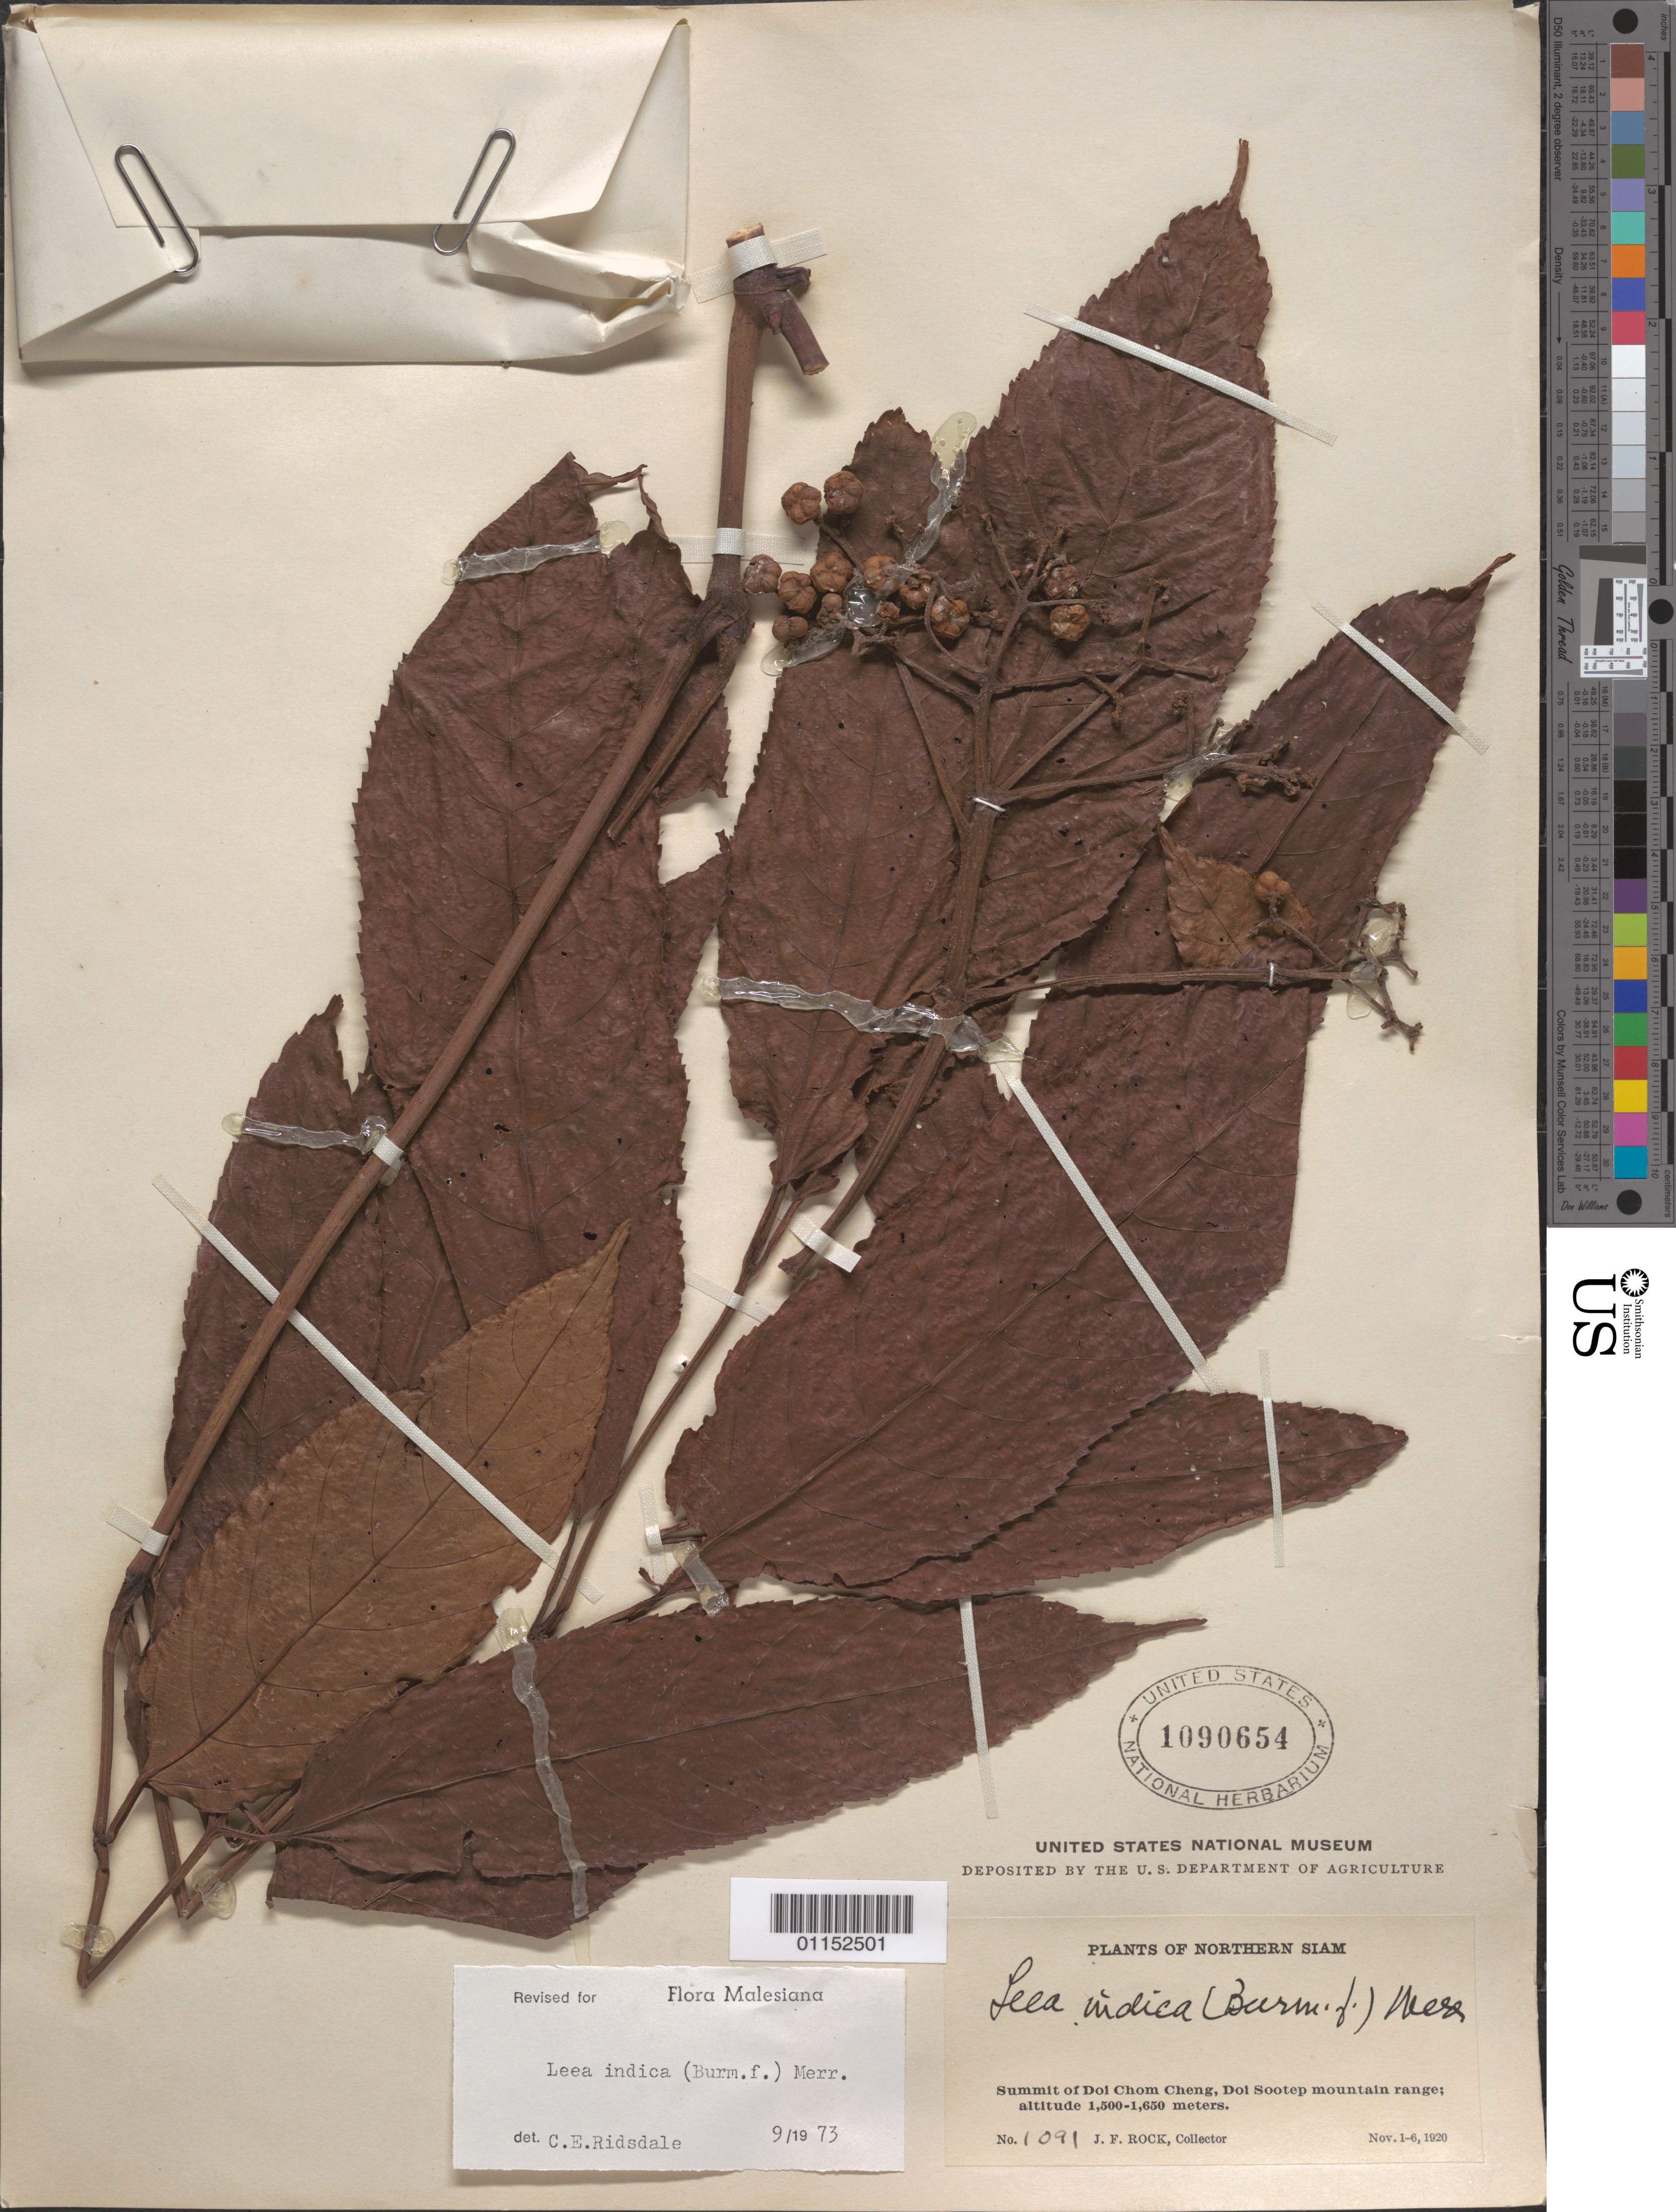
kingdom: Plantae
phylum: Tracheophyta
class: Magnoliopsida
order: Vitales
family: Vitaceae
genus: Leea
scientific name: Leea indica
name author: (Burm. f.) Merr.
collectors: J. F. Rock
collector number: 1091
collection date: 1920-11-01/1920-11-06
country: Thailand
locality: Summit of Doi Chom Cheng, Doi Sootep Mt Range.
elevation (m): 1500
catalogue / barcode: US 1090654